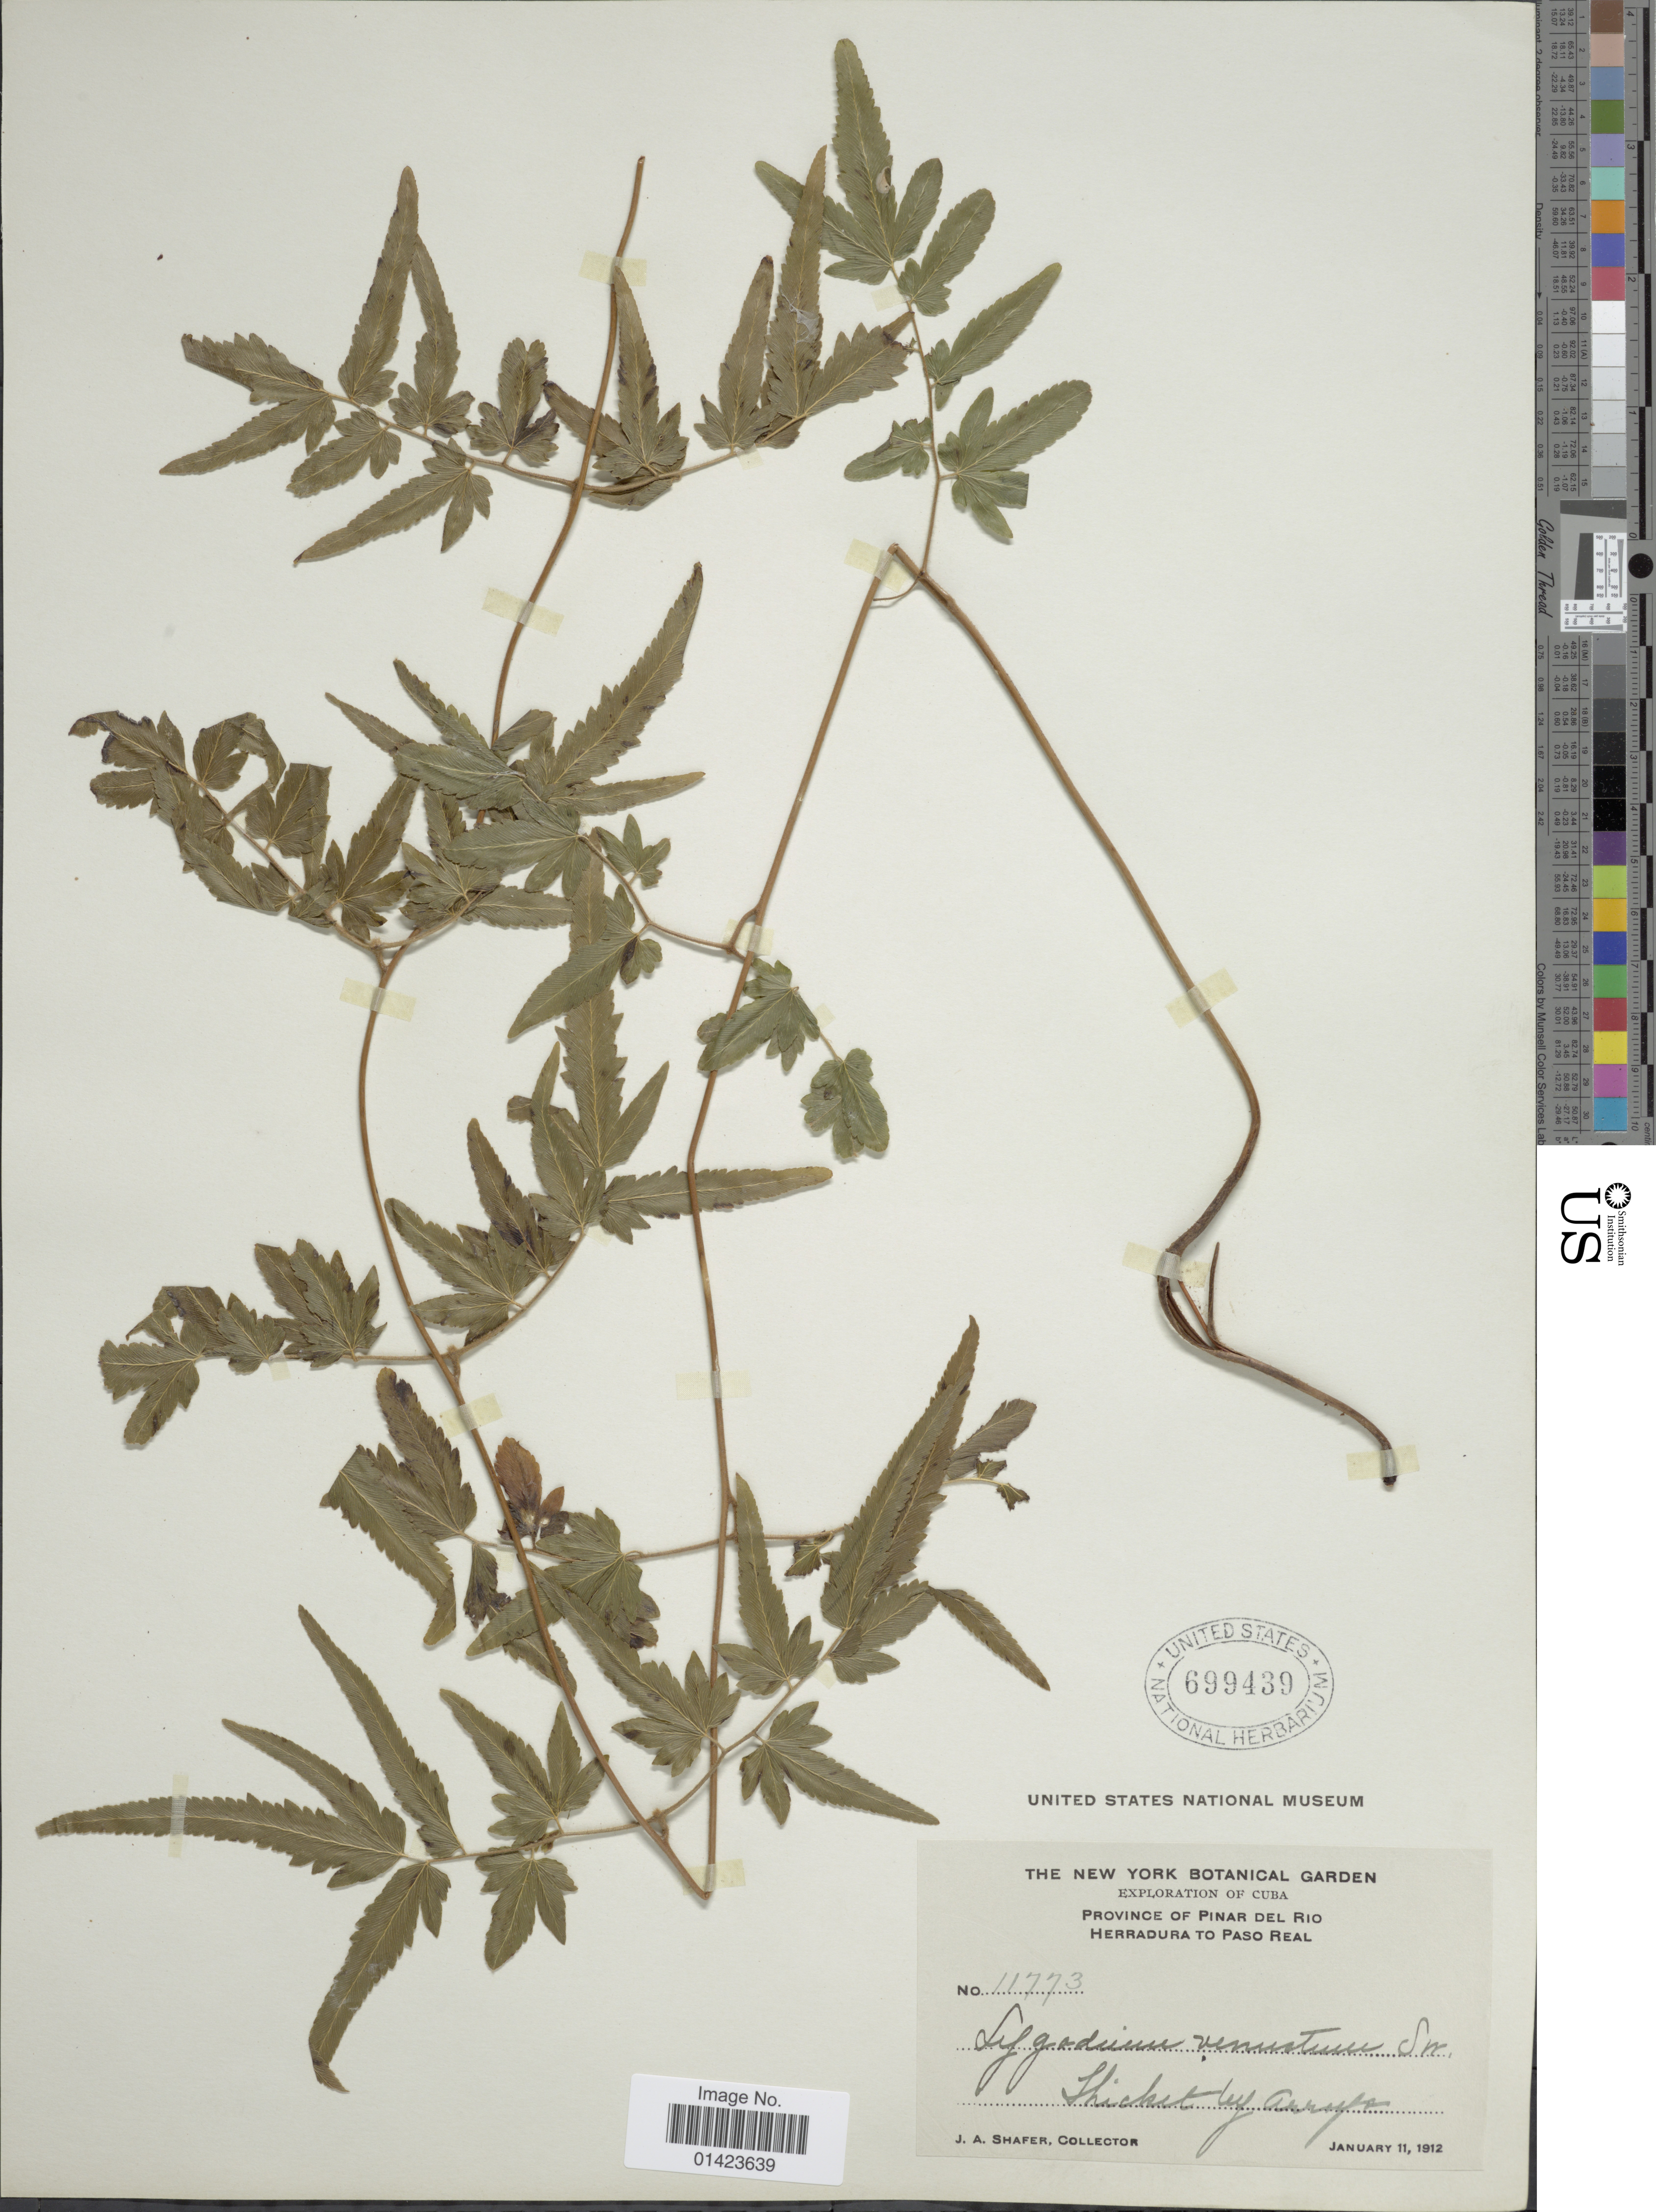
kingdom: Plantae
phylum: Tracheophyta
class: Polypodiopsida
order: Schizaeales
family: Lygodiaceae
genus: Lygodium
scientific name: Lygodium venustum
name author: Sw.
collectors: J. A. Shafer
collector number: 11773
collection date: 1912-01-11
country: Cuba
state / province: Pinar del Río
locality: Province of Pinar del Rio, Herradura to Paso Real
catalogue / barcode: US 699439